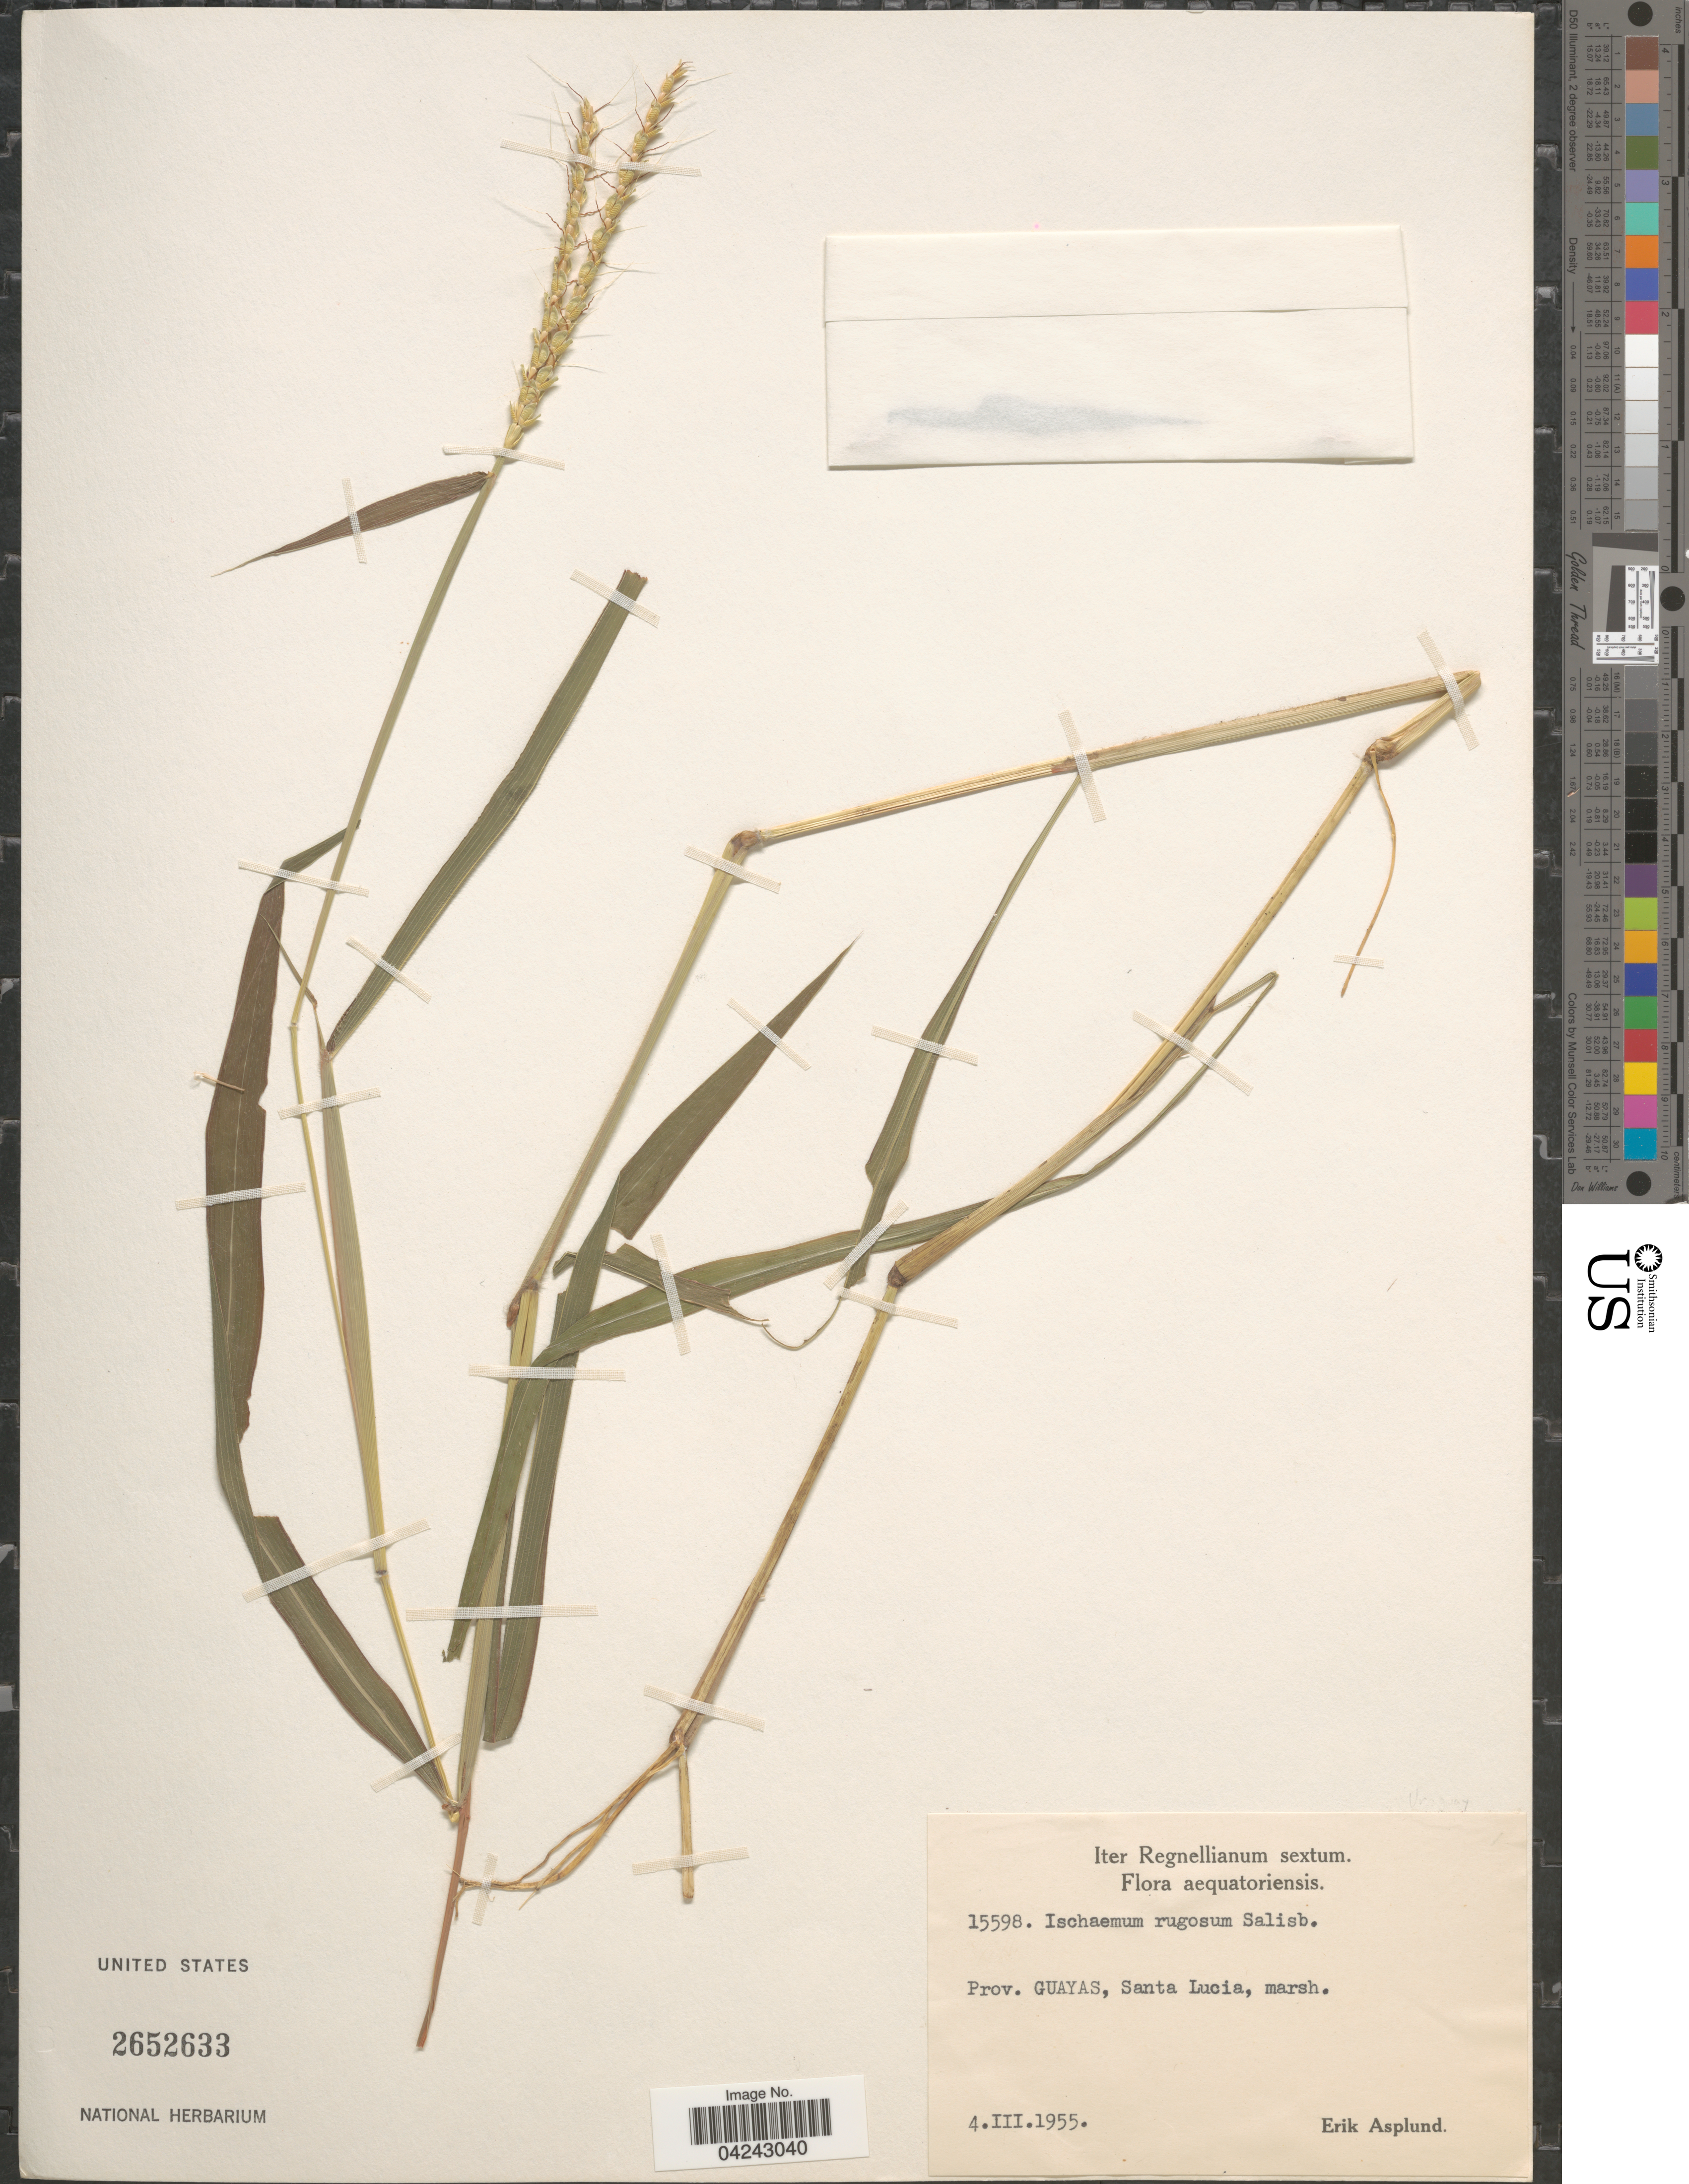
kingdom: Plantae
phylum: Tracheophyta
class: Liliopsida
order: Poales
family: Poaceae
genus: Ischaemum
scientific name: Ischaemum rugosum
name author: Salisb.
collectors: E. Asplund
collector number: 15598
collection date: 1955-03-04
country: Ecuador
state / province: Guayas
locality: Iter Regnellianum sextum. Santa Lucia, marsh.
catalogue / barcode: US 2652633